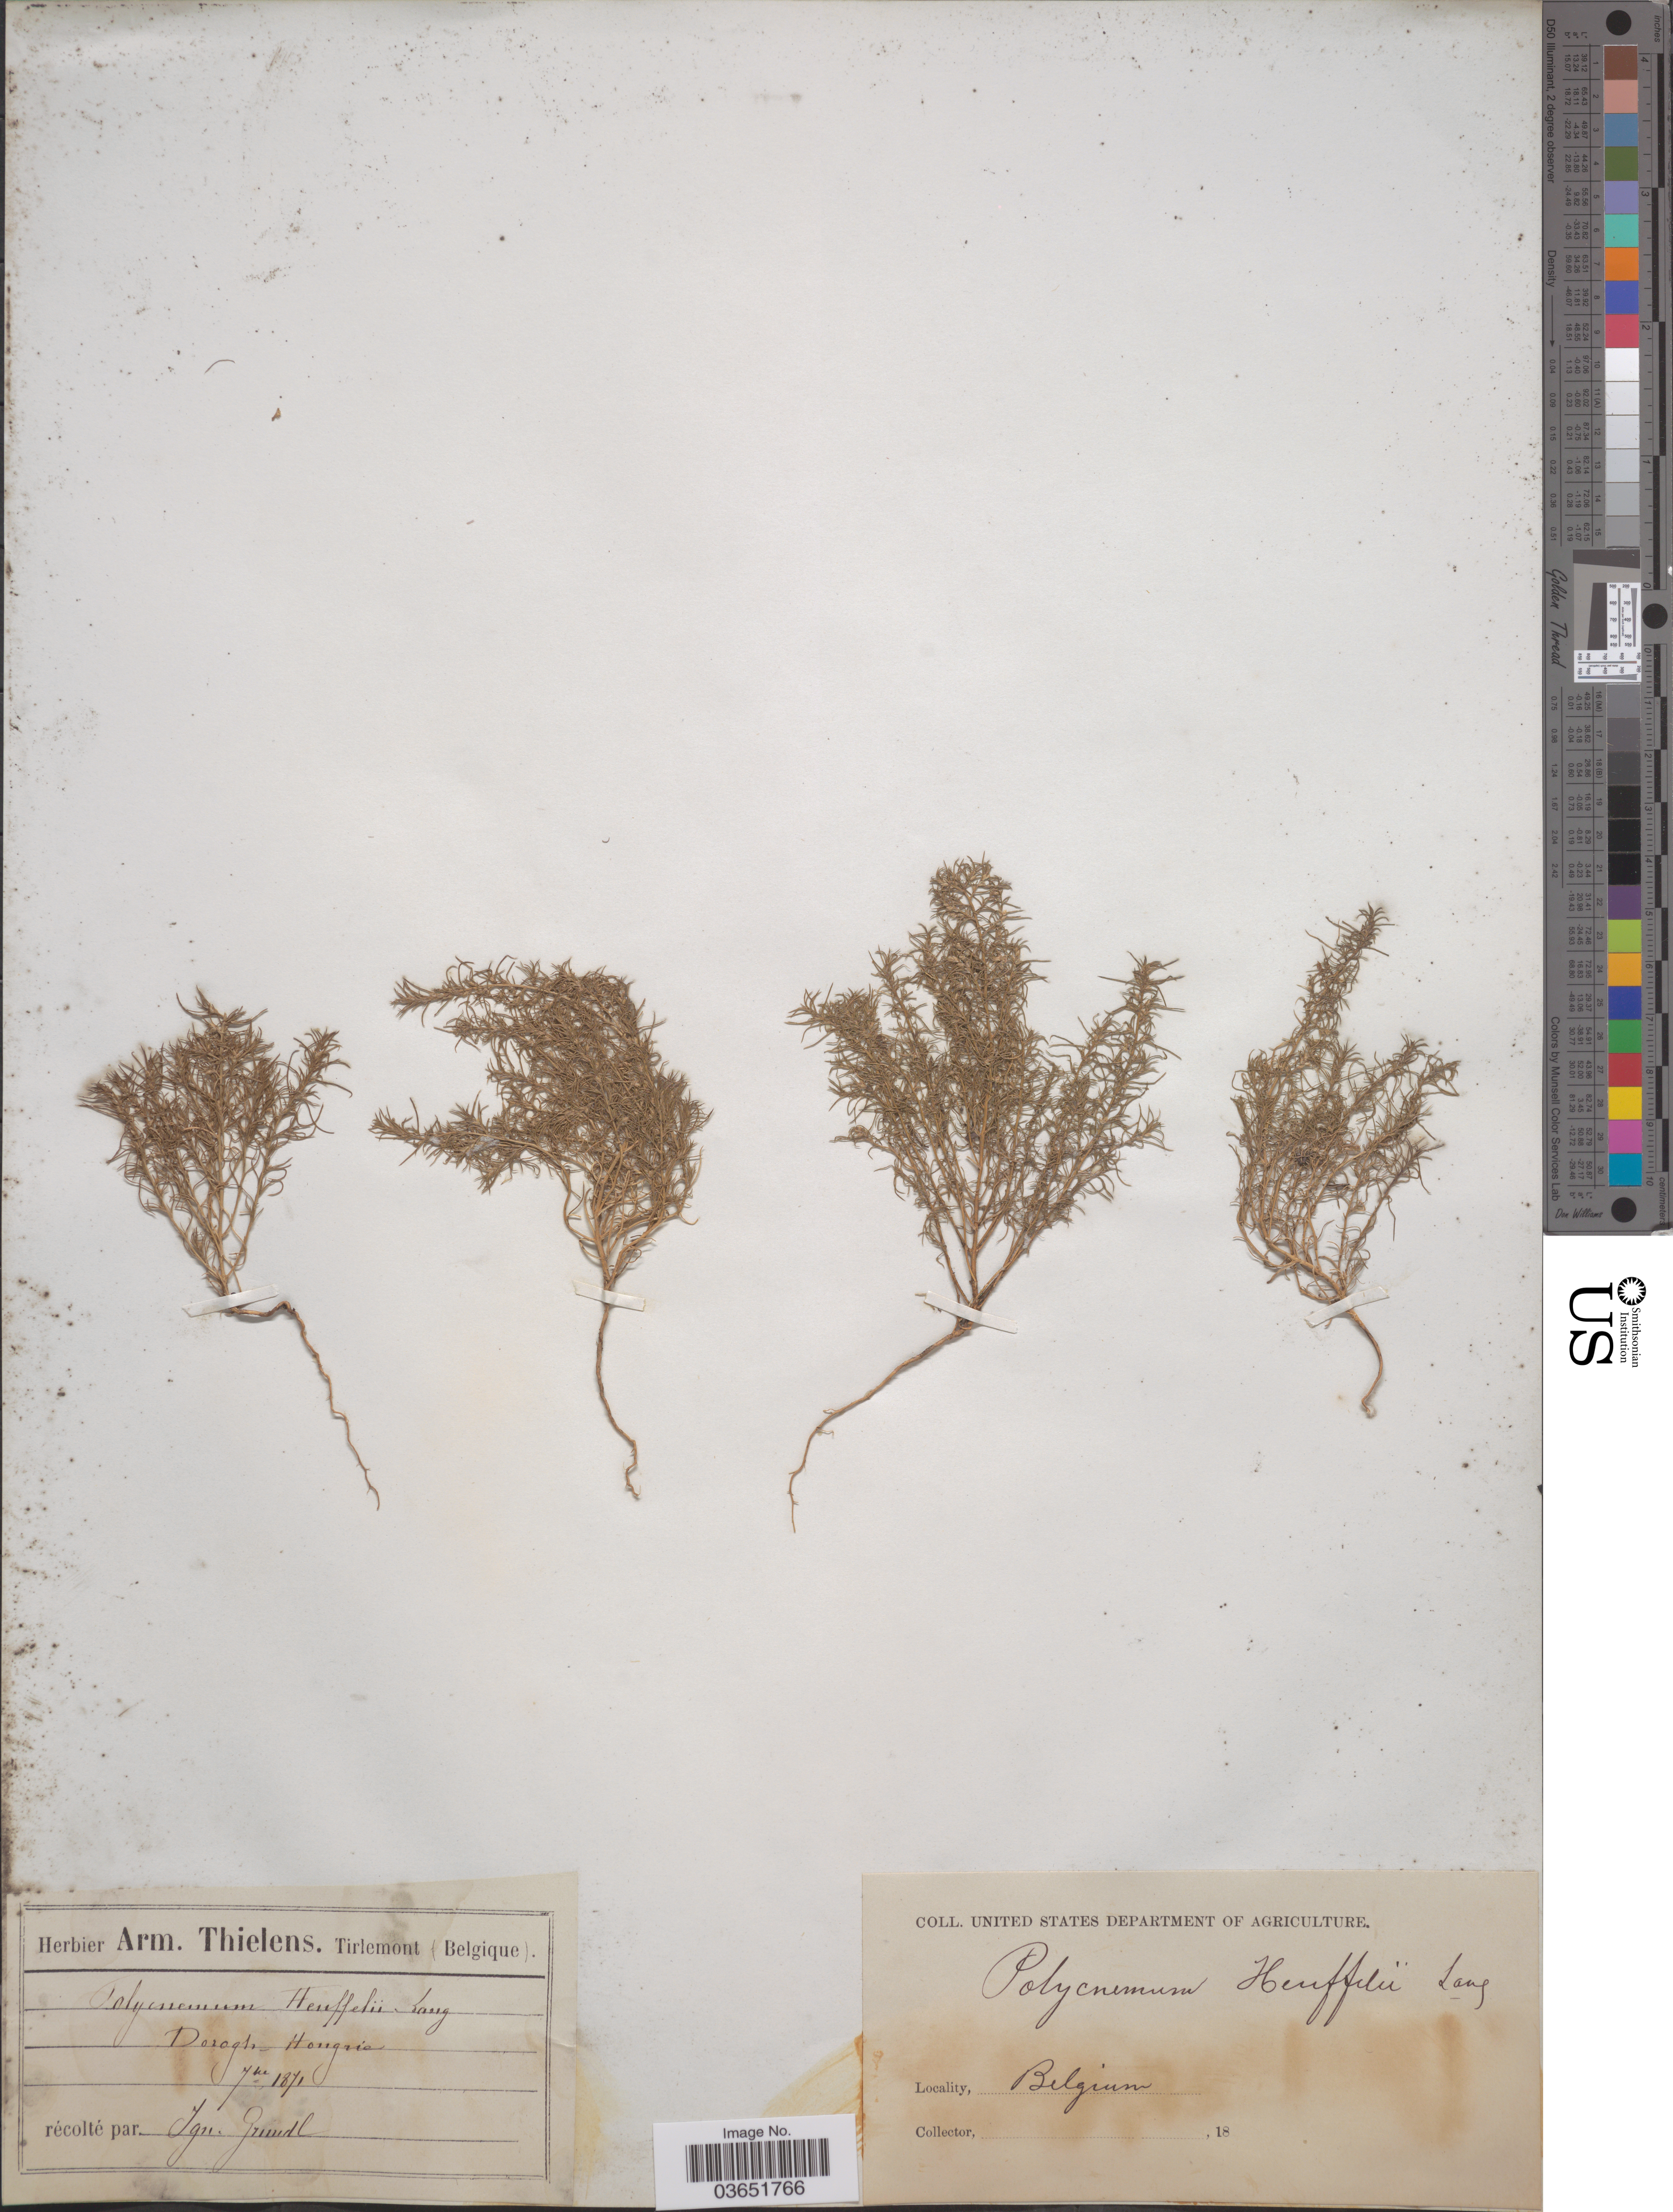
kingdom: Plantae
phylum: Tracheophyta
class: Magnoliopsida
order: Caryophyllales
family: Amaranthaceae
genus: Polycnemum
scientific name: Polycnemum heuffelii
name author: Láng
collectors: I. Grundl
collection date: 1871-09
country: Hungary